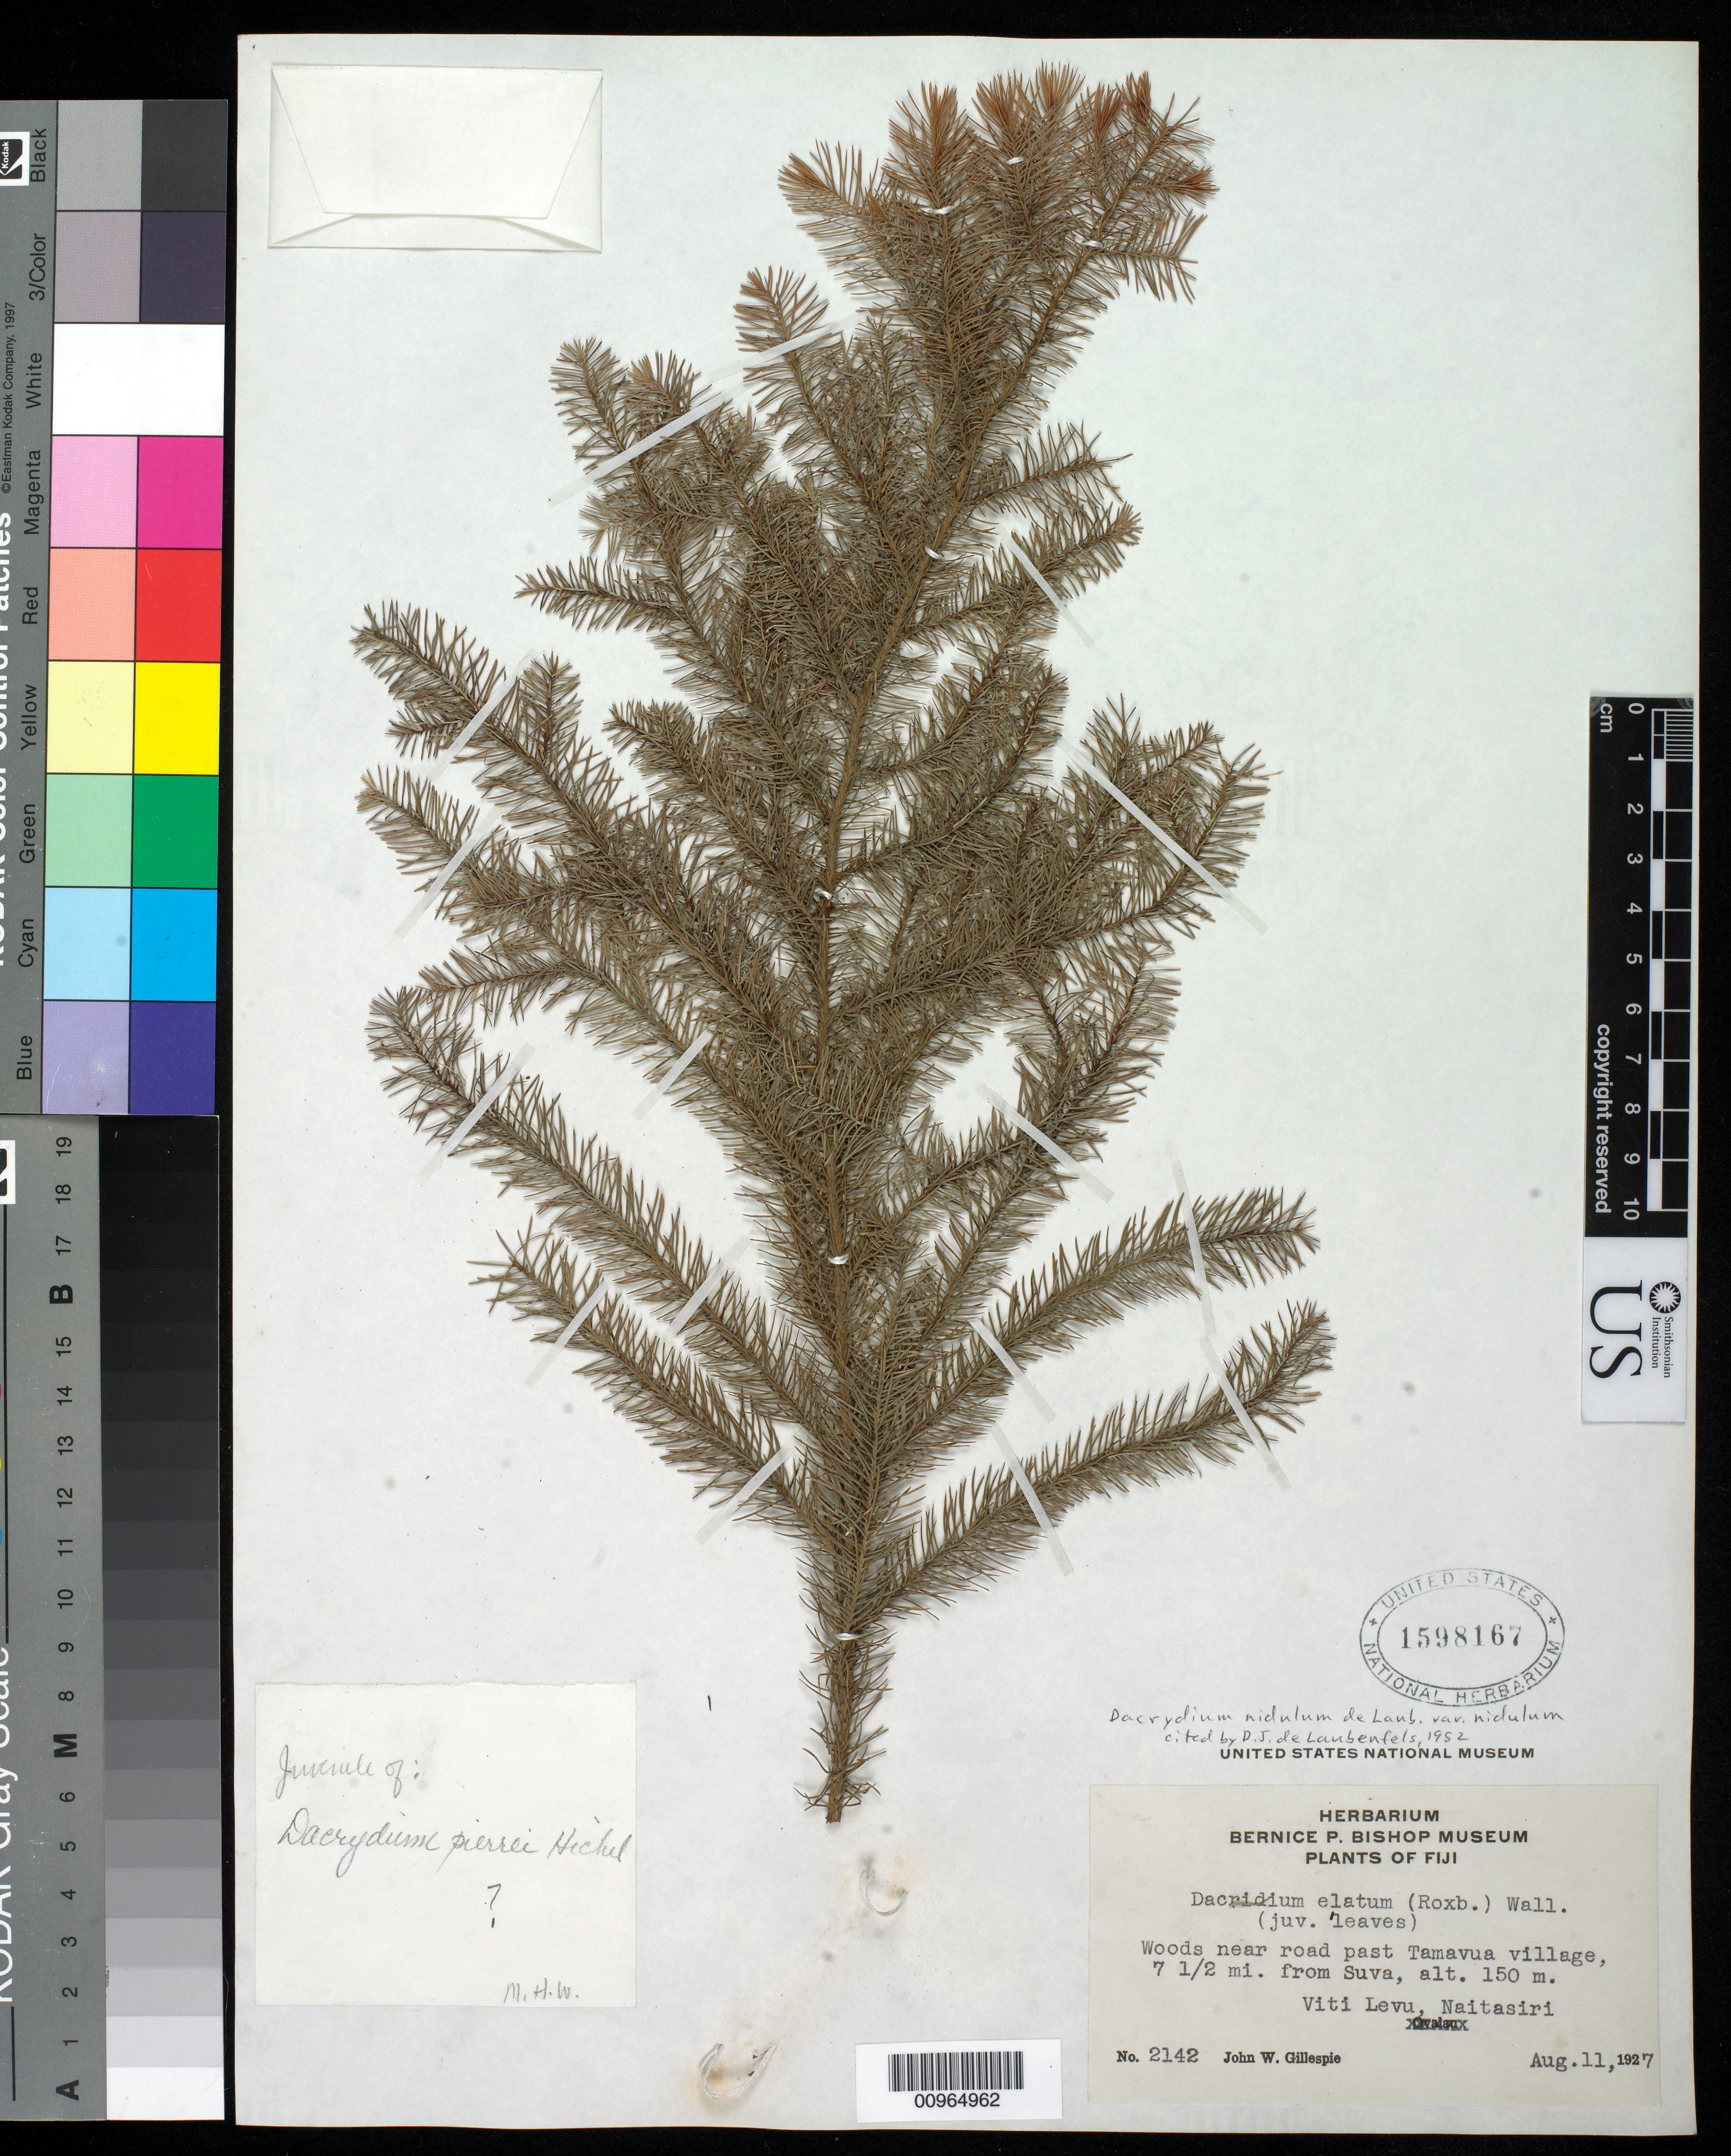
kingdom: Plantae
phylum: Tracheophyta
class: Pinopsida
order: Pinales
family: Podocarpaceae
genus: Dacrydium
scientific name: Dacrydium nidulum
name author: de Laub.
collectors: J. W. Gillespie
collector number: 2142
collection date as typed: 11 Aug 1927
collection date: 1927-08-11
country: Fiji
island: Viti Levu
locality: Naitasiri. Woods near road past Tamavua village. 7-1/2 mi. from Suva.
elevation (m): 150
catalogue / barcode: US 1598167